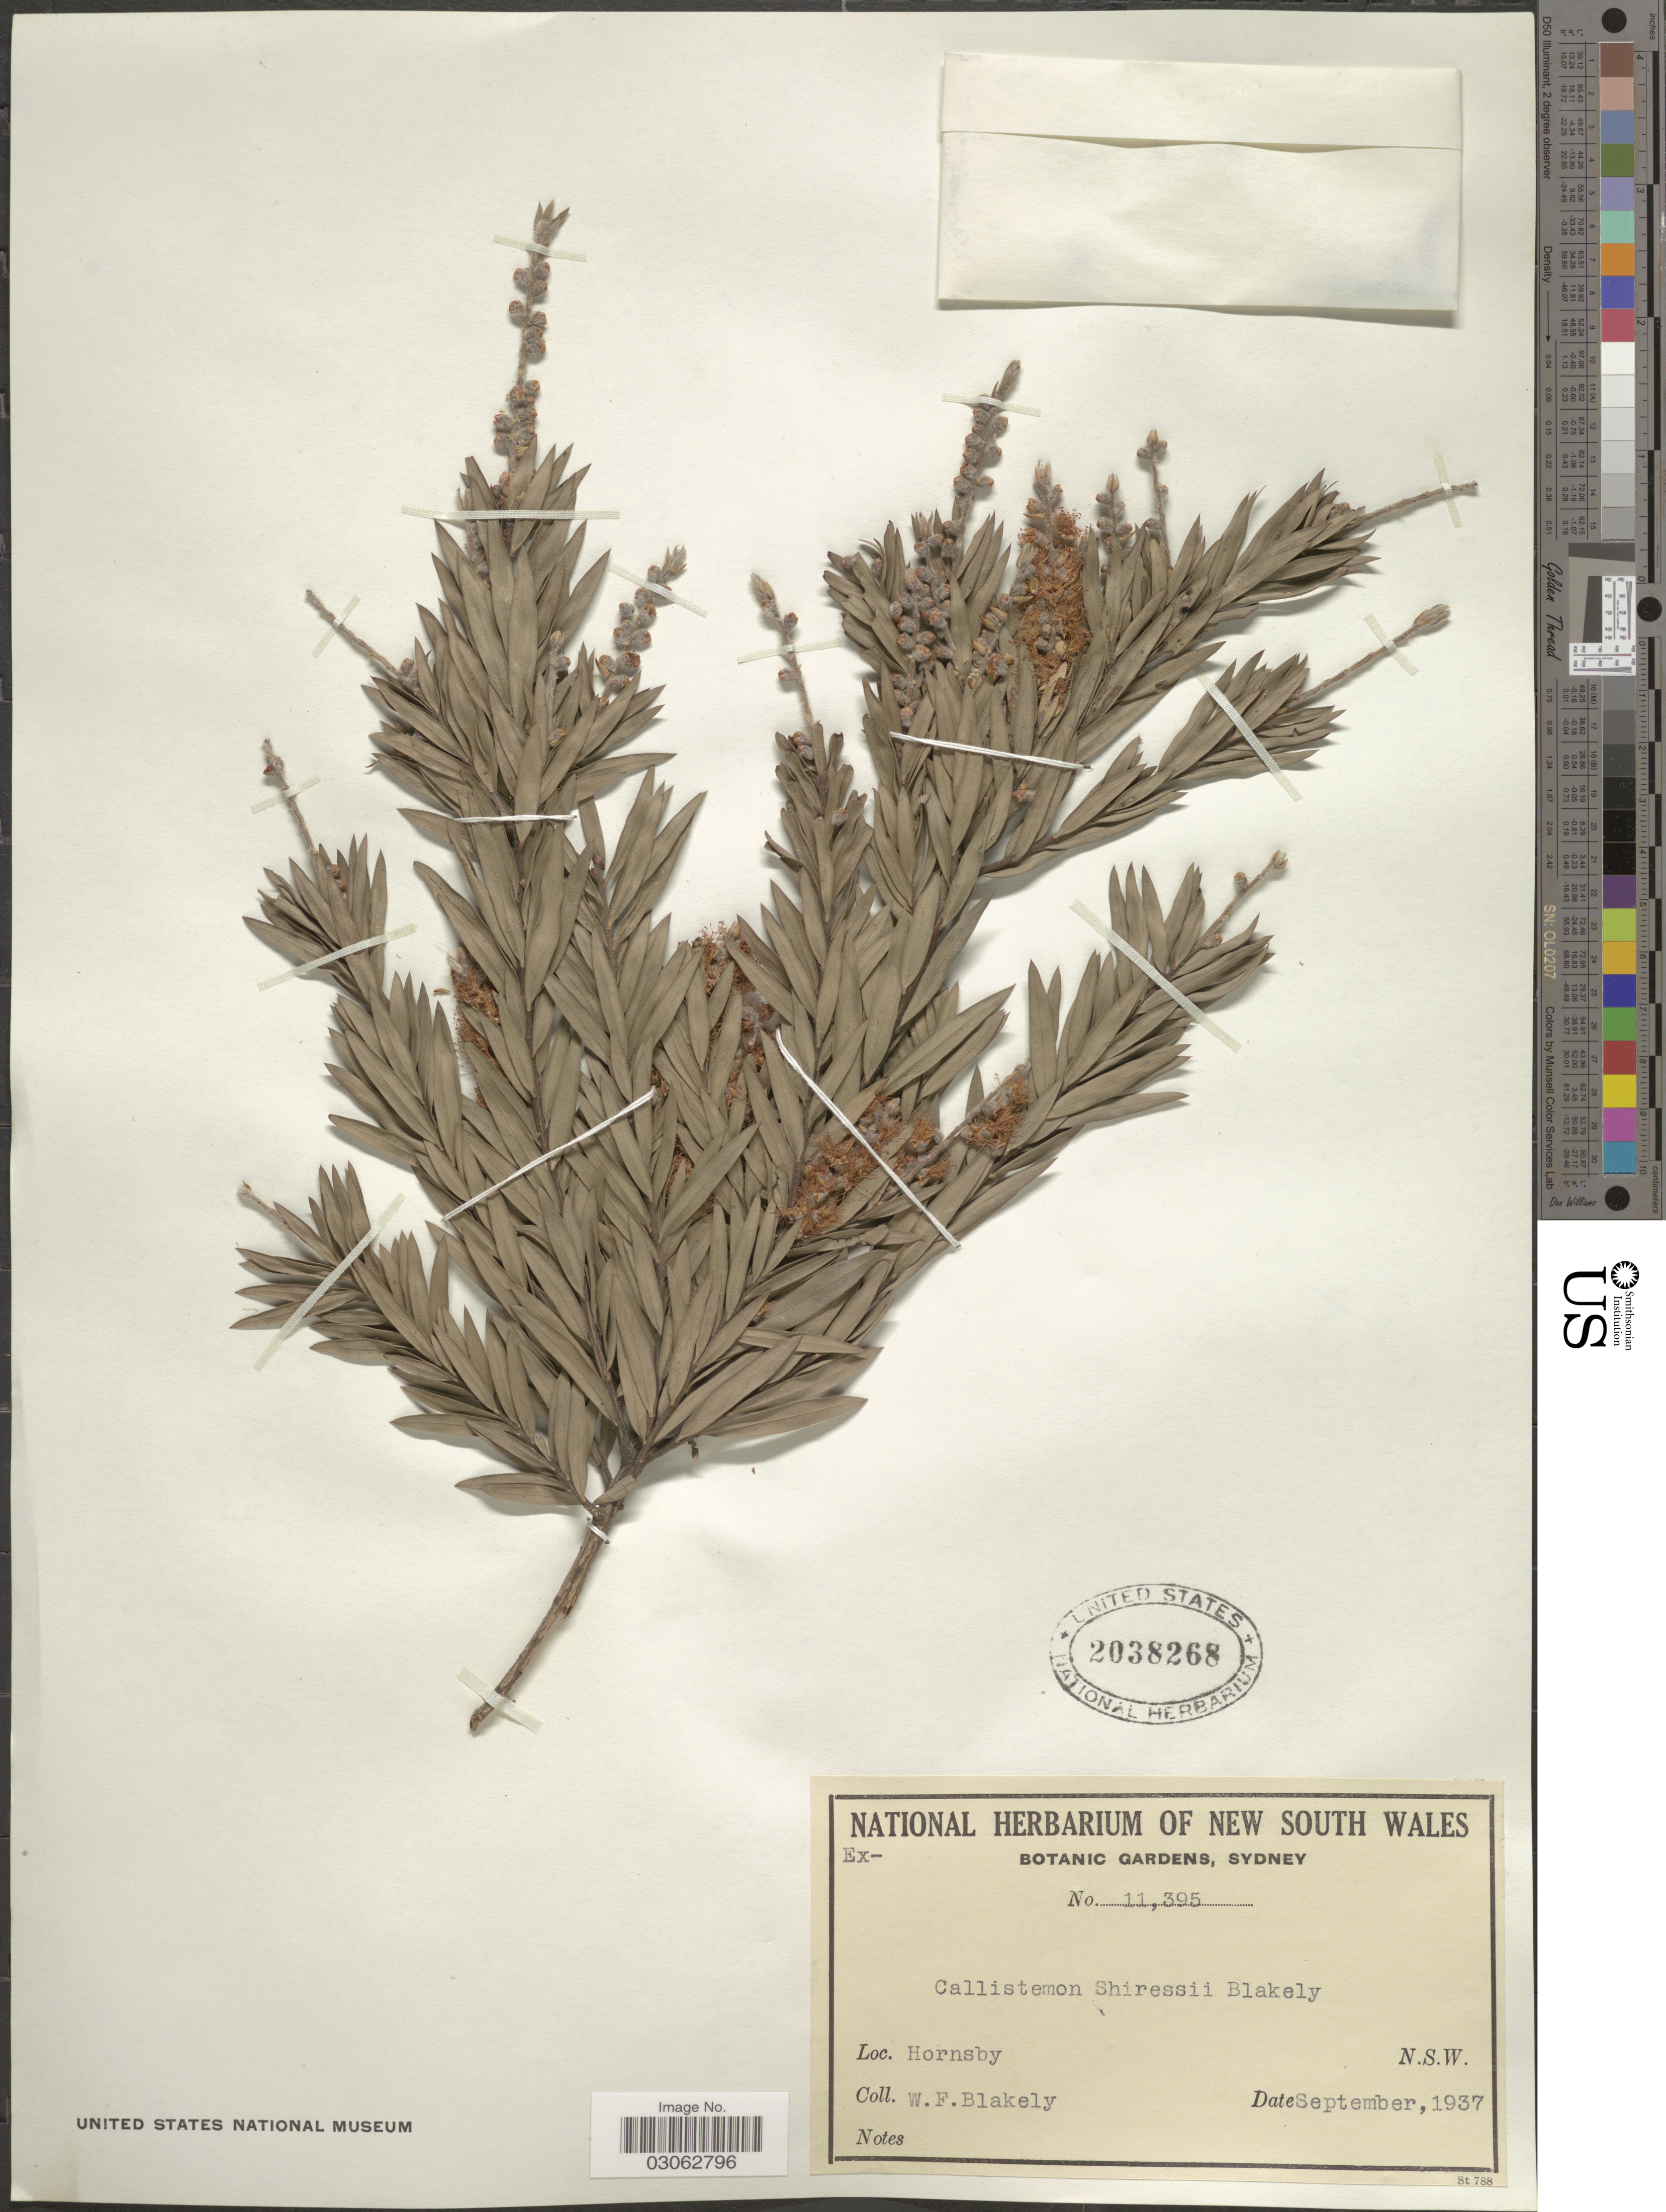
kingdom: Plantae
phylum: Tracheophyta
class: Magnoliopsida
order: Myrtales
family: Myrtaceae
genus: Callistemon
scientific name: Callistemon shiressii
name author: Blakely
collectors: W. Blakely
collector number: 11395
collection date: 1937-09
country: Australia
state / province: New South Wales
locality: Hornsby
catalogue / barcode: US 2038268